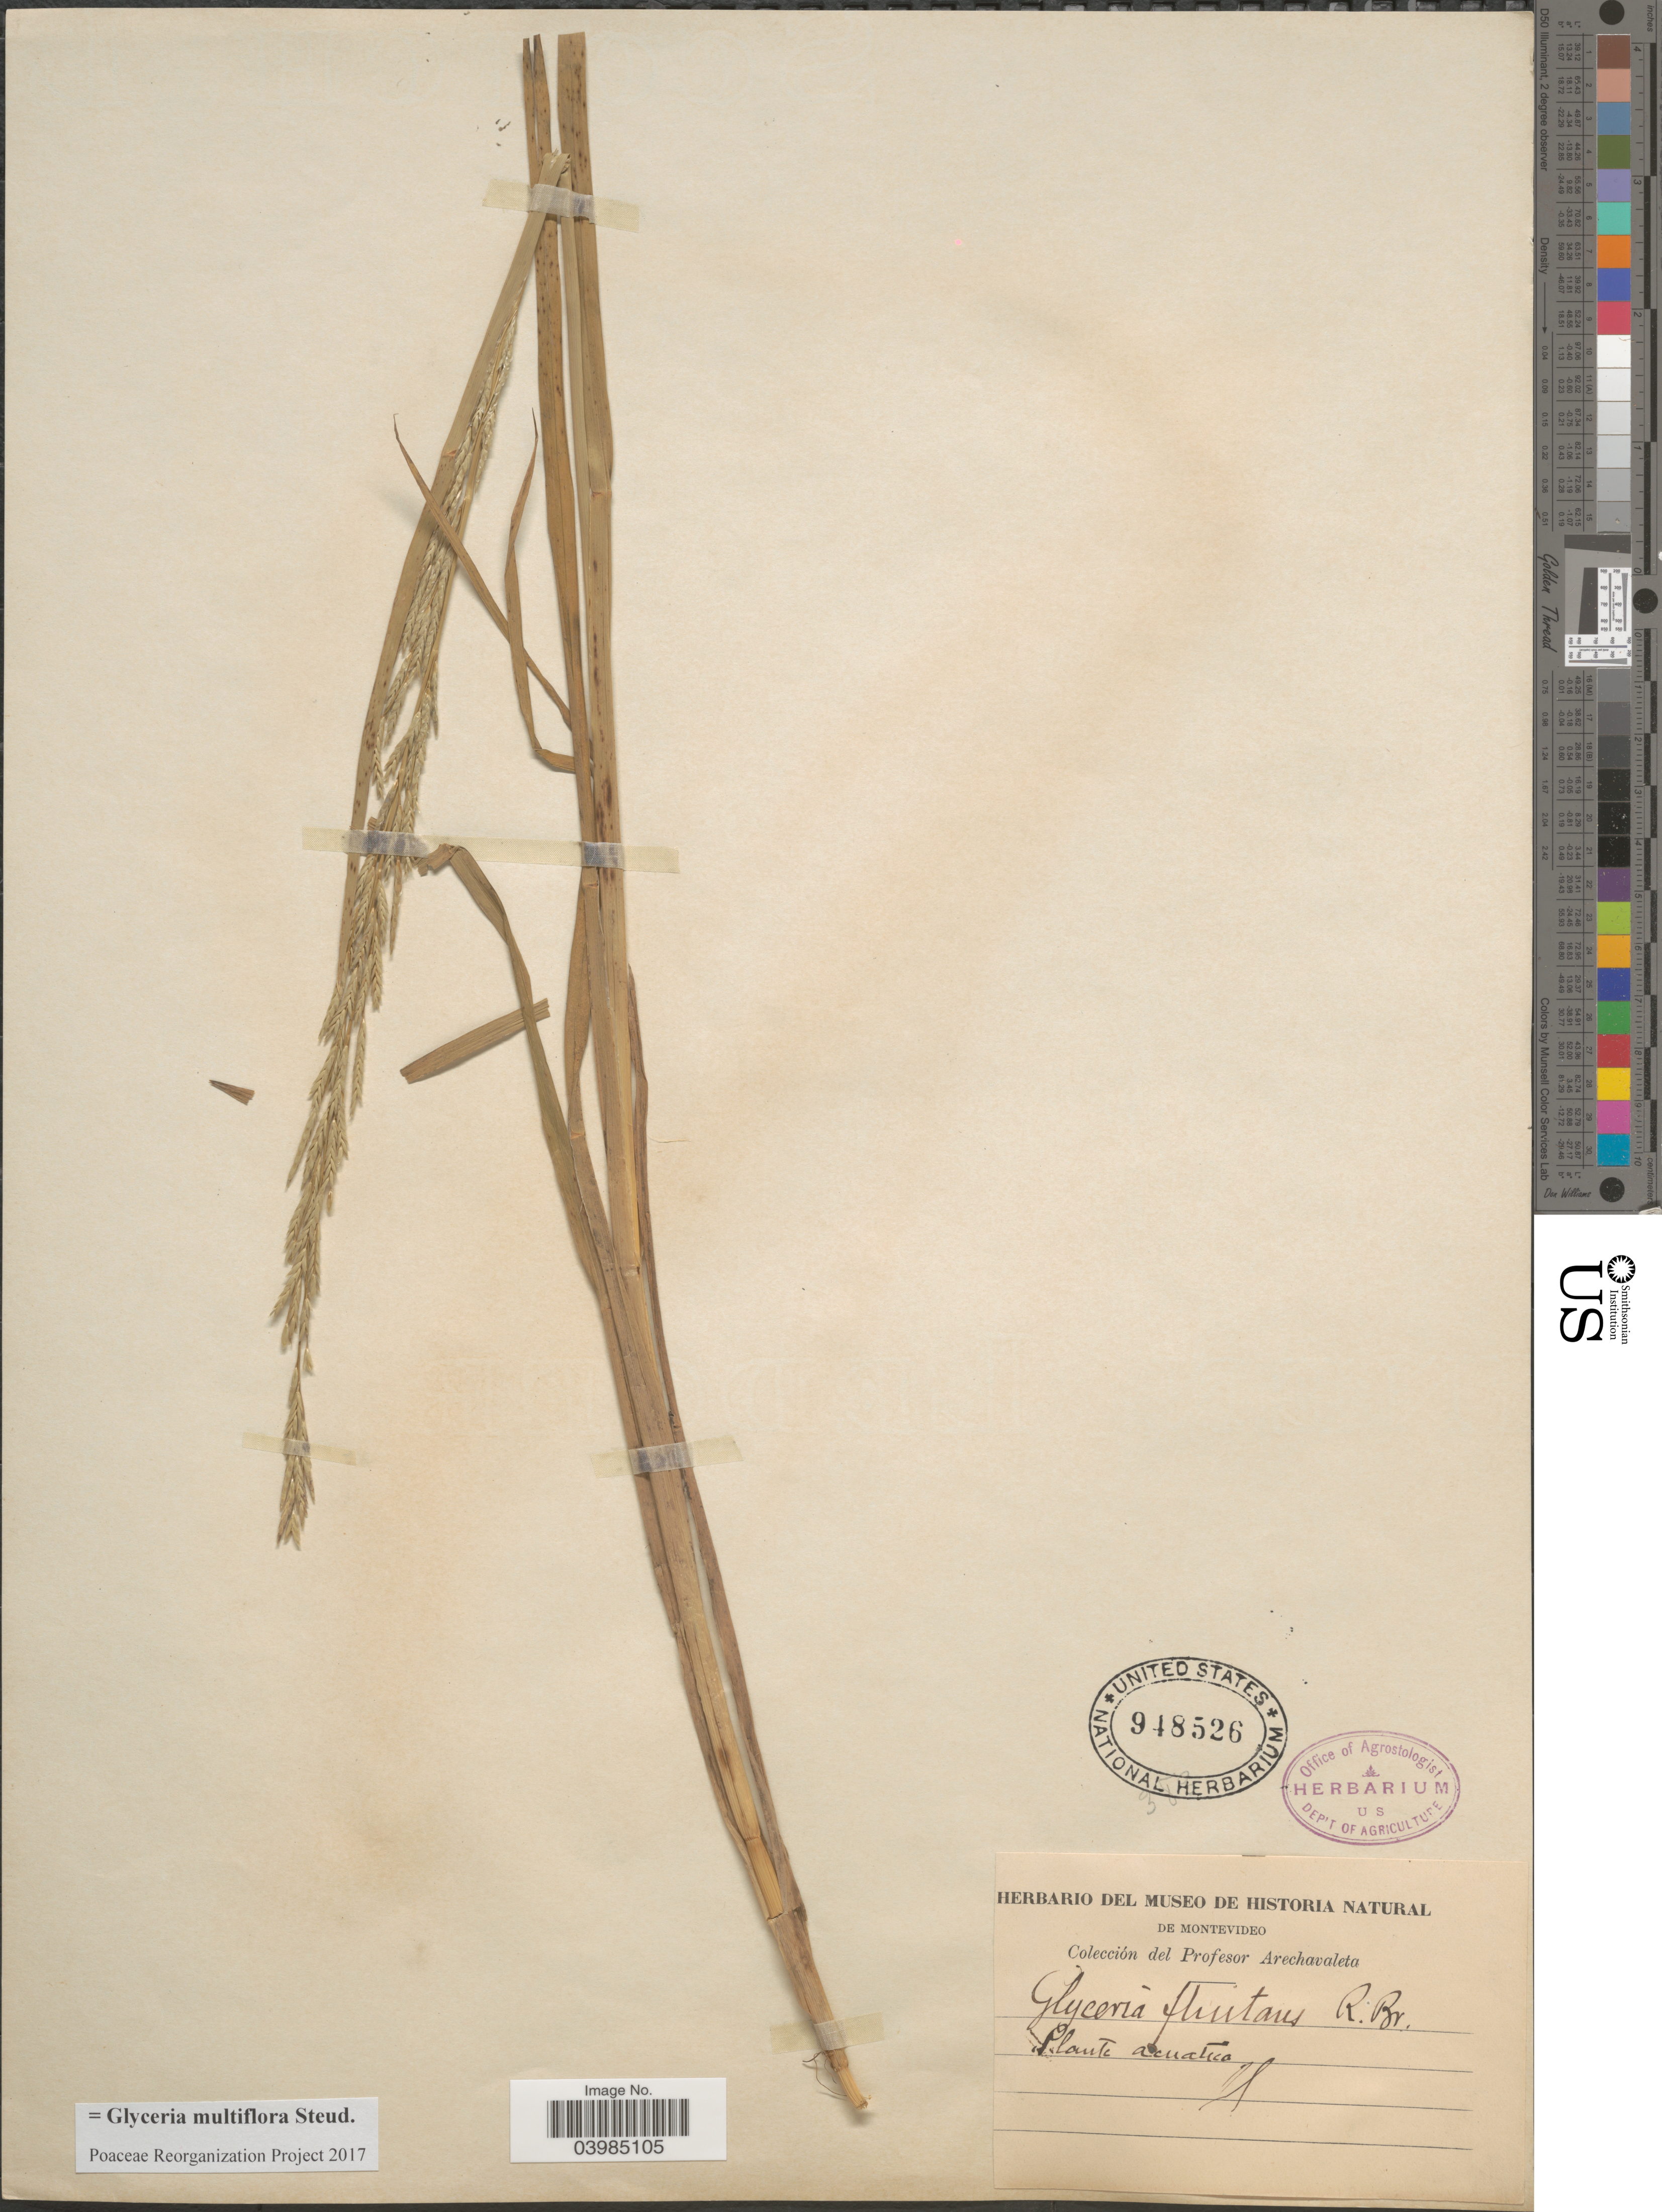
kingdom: Plantae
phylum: Tracheophyta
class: Liliopsida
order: Poales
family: Poaceae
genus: Glyceria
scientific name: Glyceria multiflora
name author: Steud.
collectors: Arechavaleta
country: Uruguay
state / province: Montevideo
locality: De Montevideo.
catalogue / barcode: US 948526